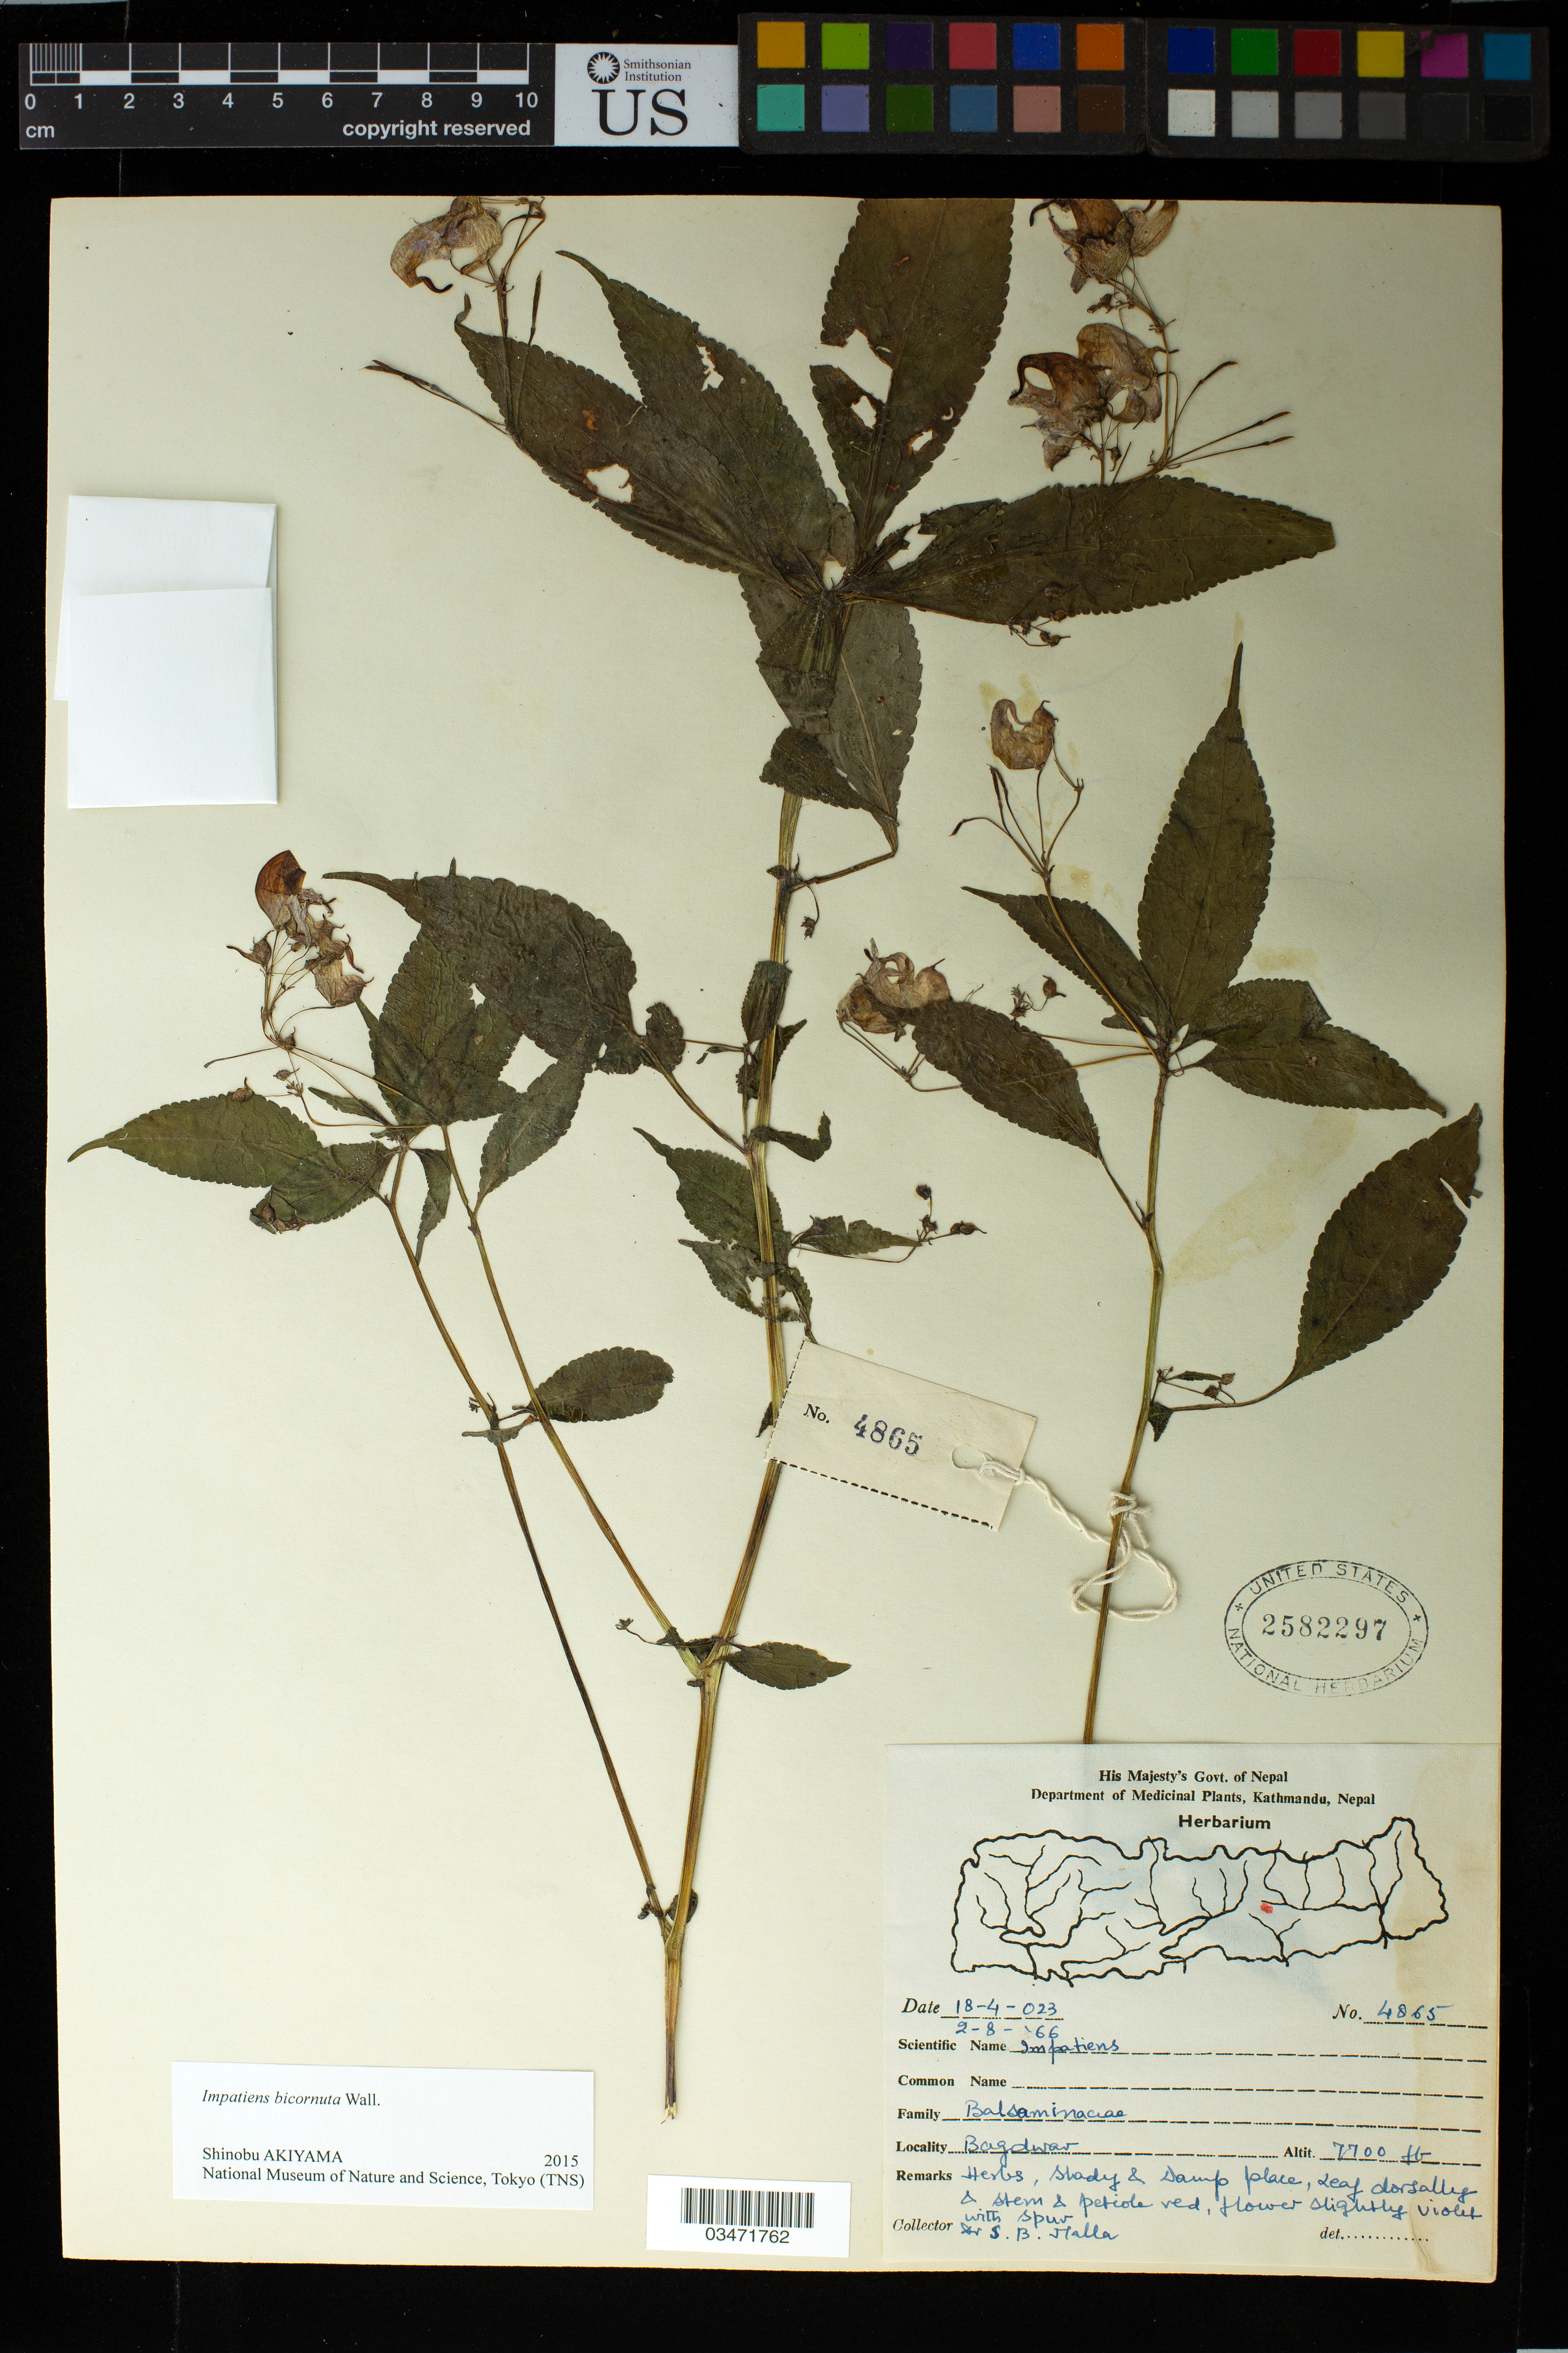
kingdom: Plantae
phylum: Tracheophyta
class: Magnoliopsida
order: Ericales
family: Balsaminaceae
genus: Impatiens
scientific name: Impatiens bicornuta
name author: Wall.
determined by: Akiyama, Shinobu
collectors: S. Malla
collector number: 4865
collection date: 1966-08-02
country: Nepal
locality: Bagdwar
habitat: Shady an damp place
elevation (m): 2347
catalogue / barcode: US 2582297